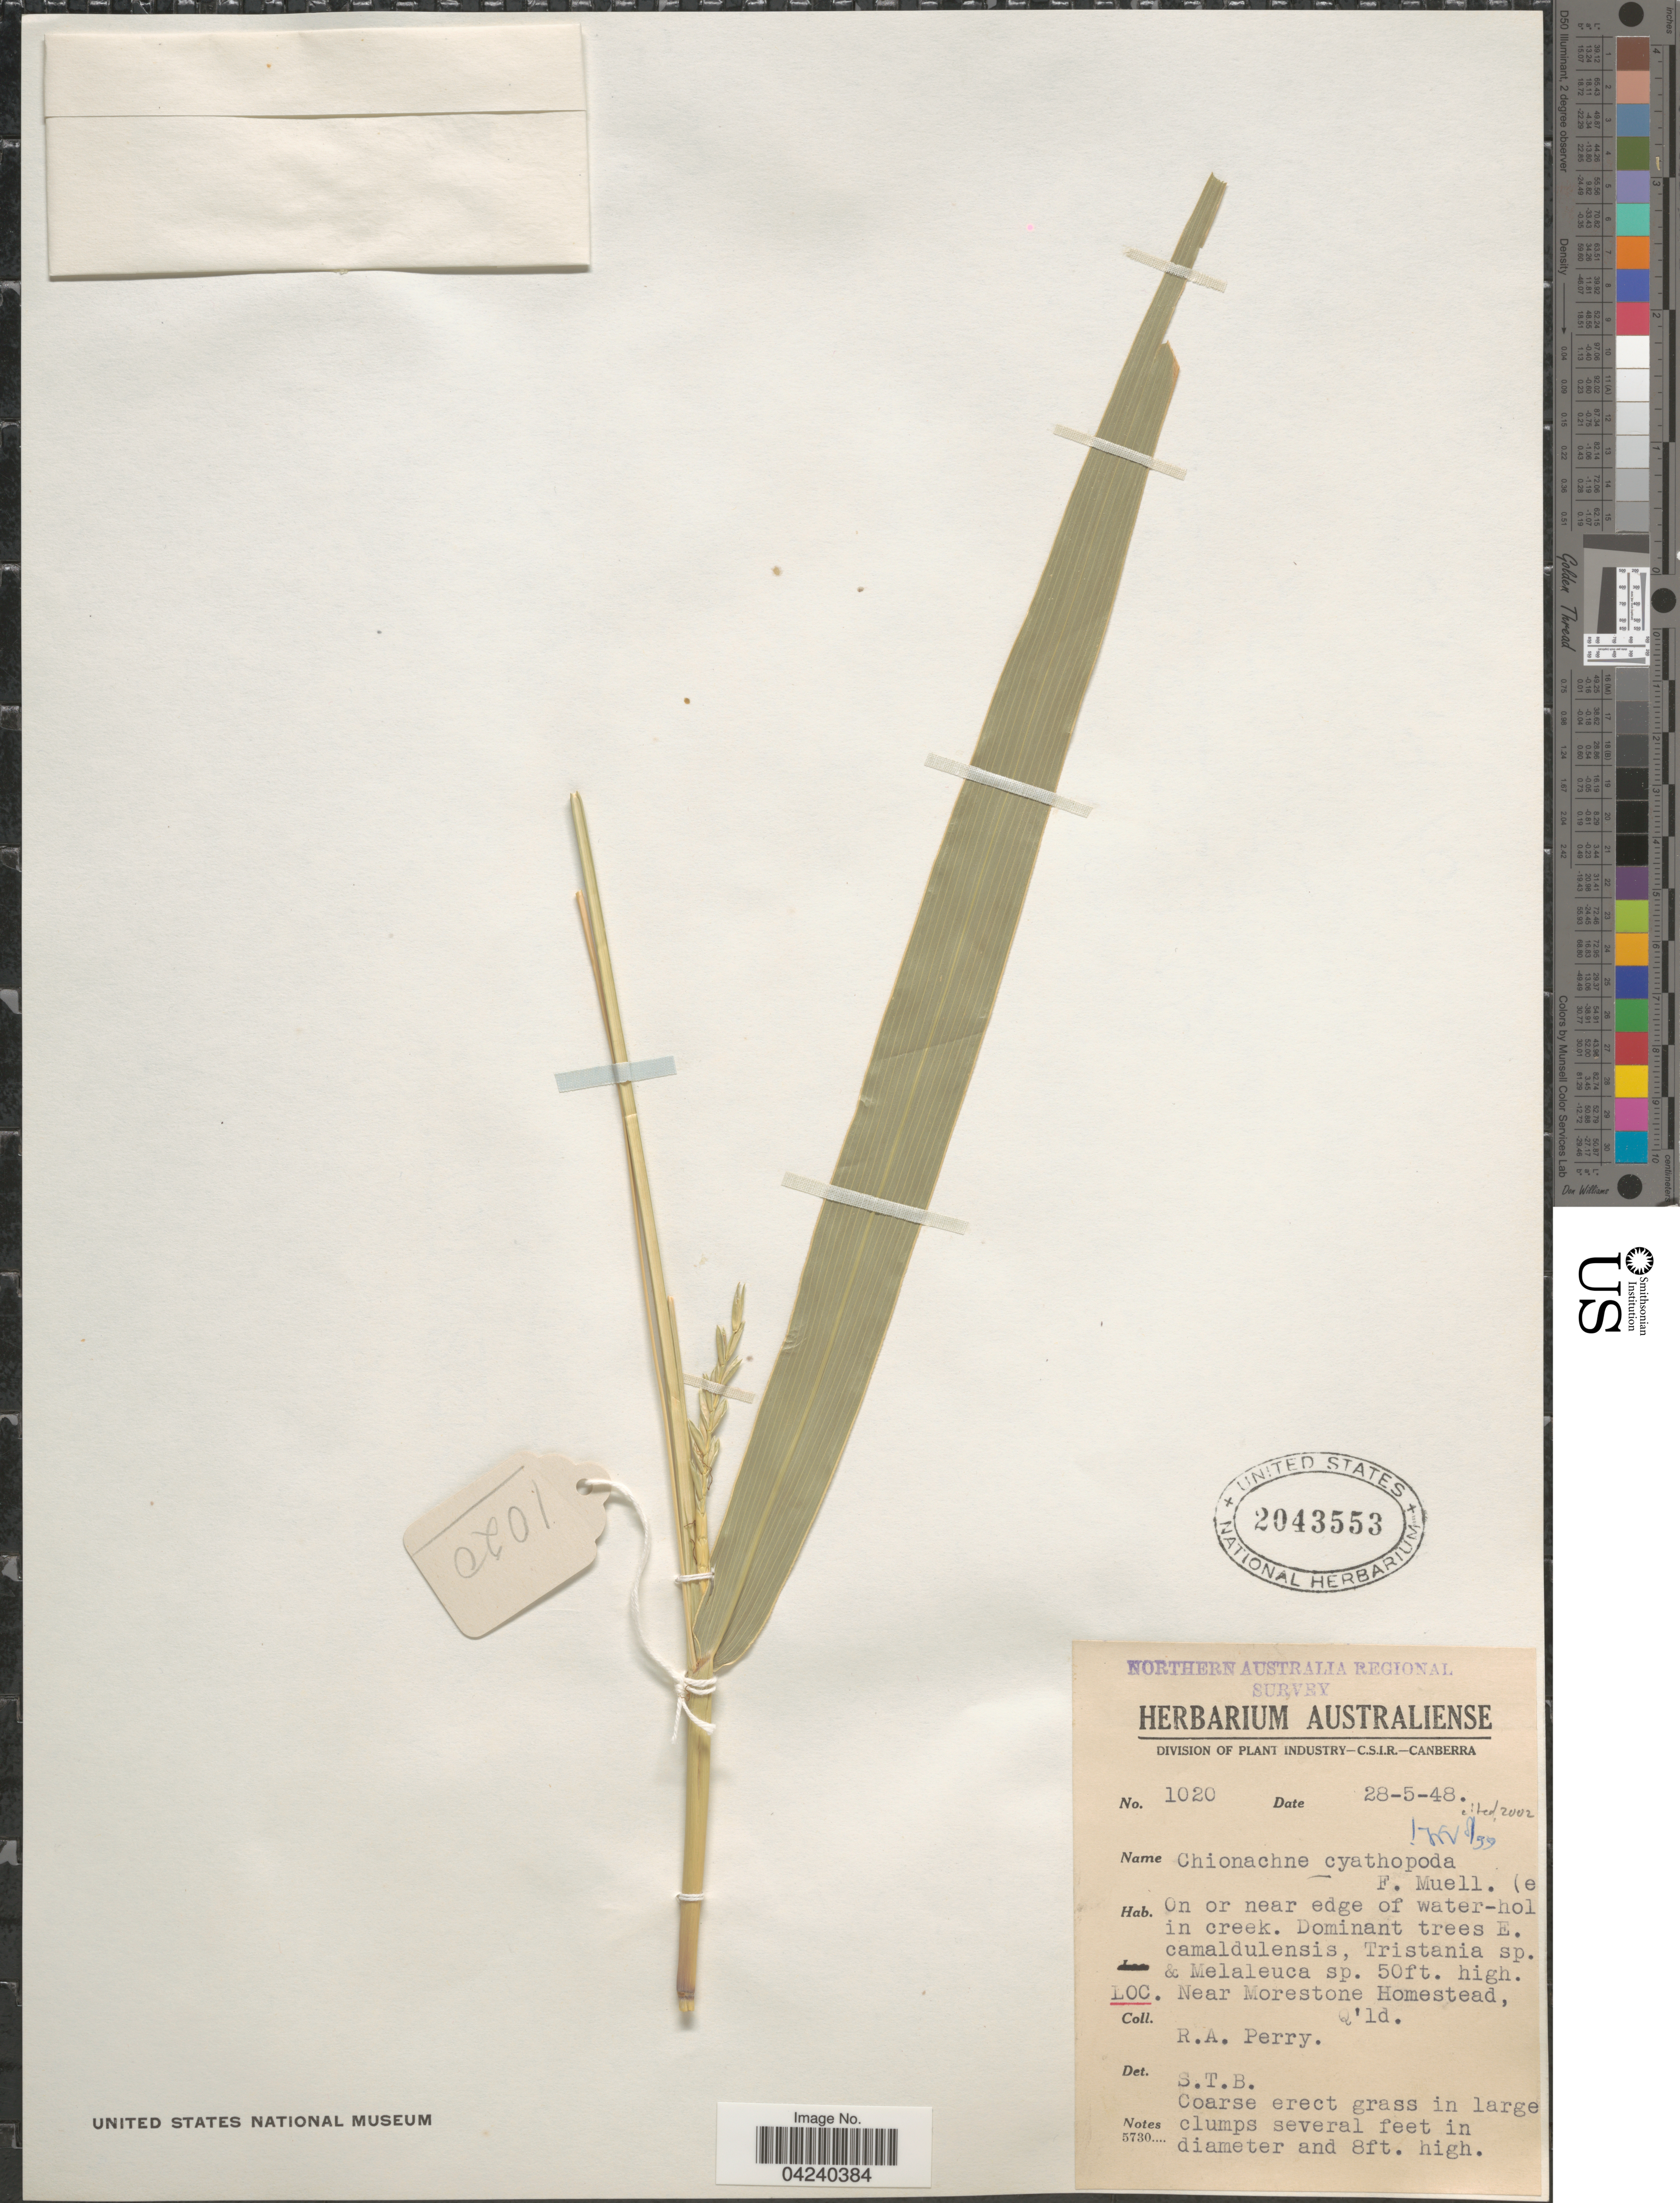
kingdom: Plantae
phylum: Tracheophyta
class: Liliopsida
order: Poales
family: Poaceae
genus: Chionachne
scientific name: Chionachne cyathopoda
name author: (F. Muell.) F. Muell. ex Benth.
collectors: Perry, R. A.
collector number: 1020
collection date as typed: Transcribed d/m/y: 28/5/48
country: Australia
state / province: Queensland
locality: Near Morestone Homestead.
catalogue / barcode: US 2043553